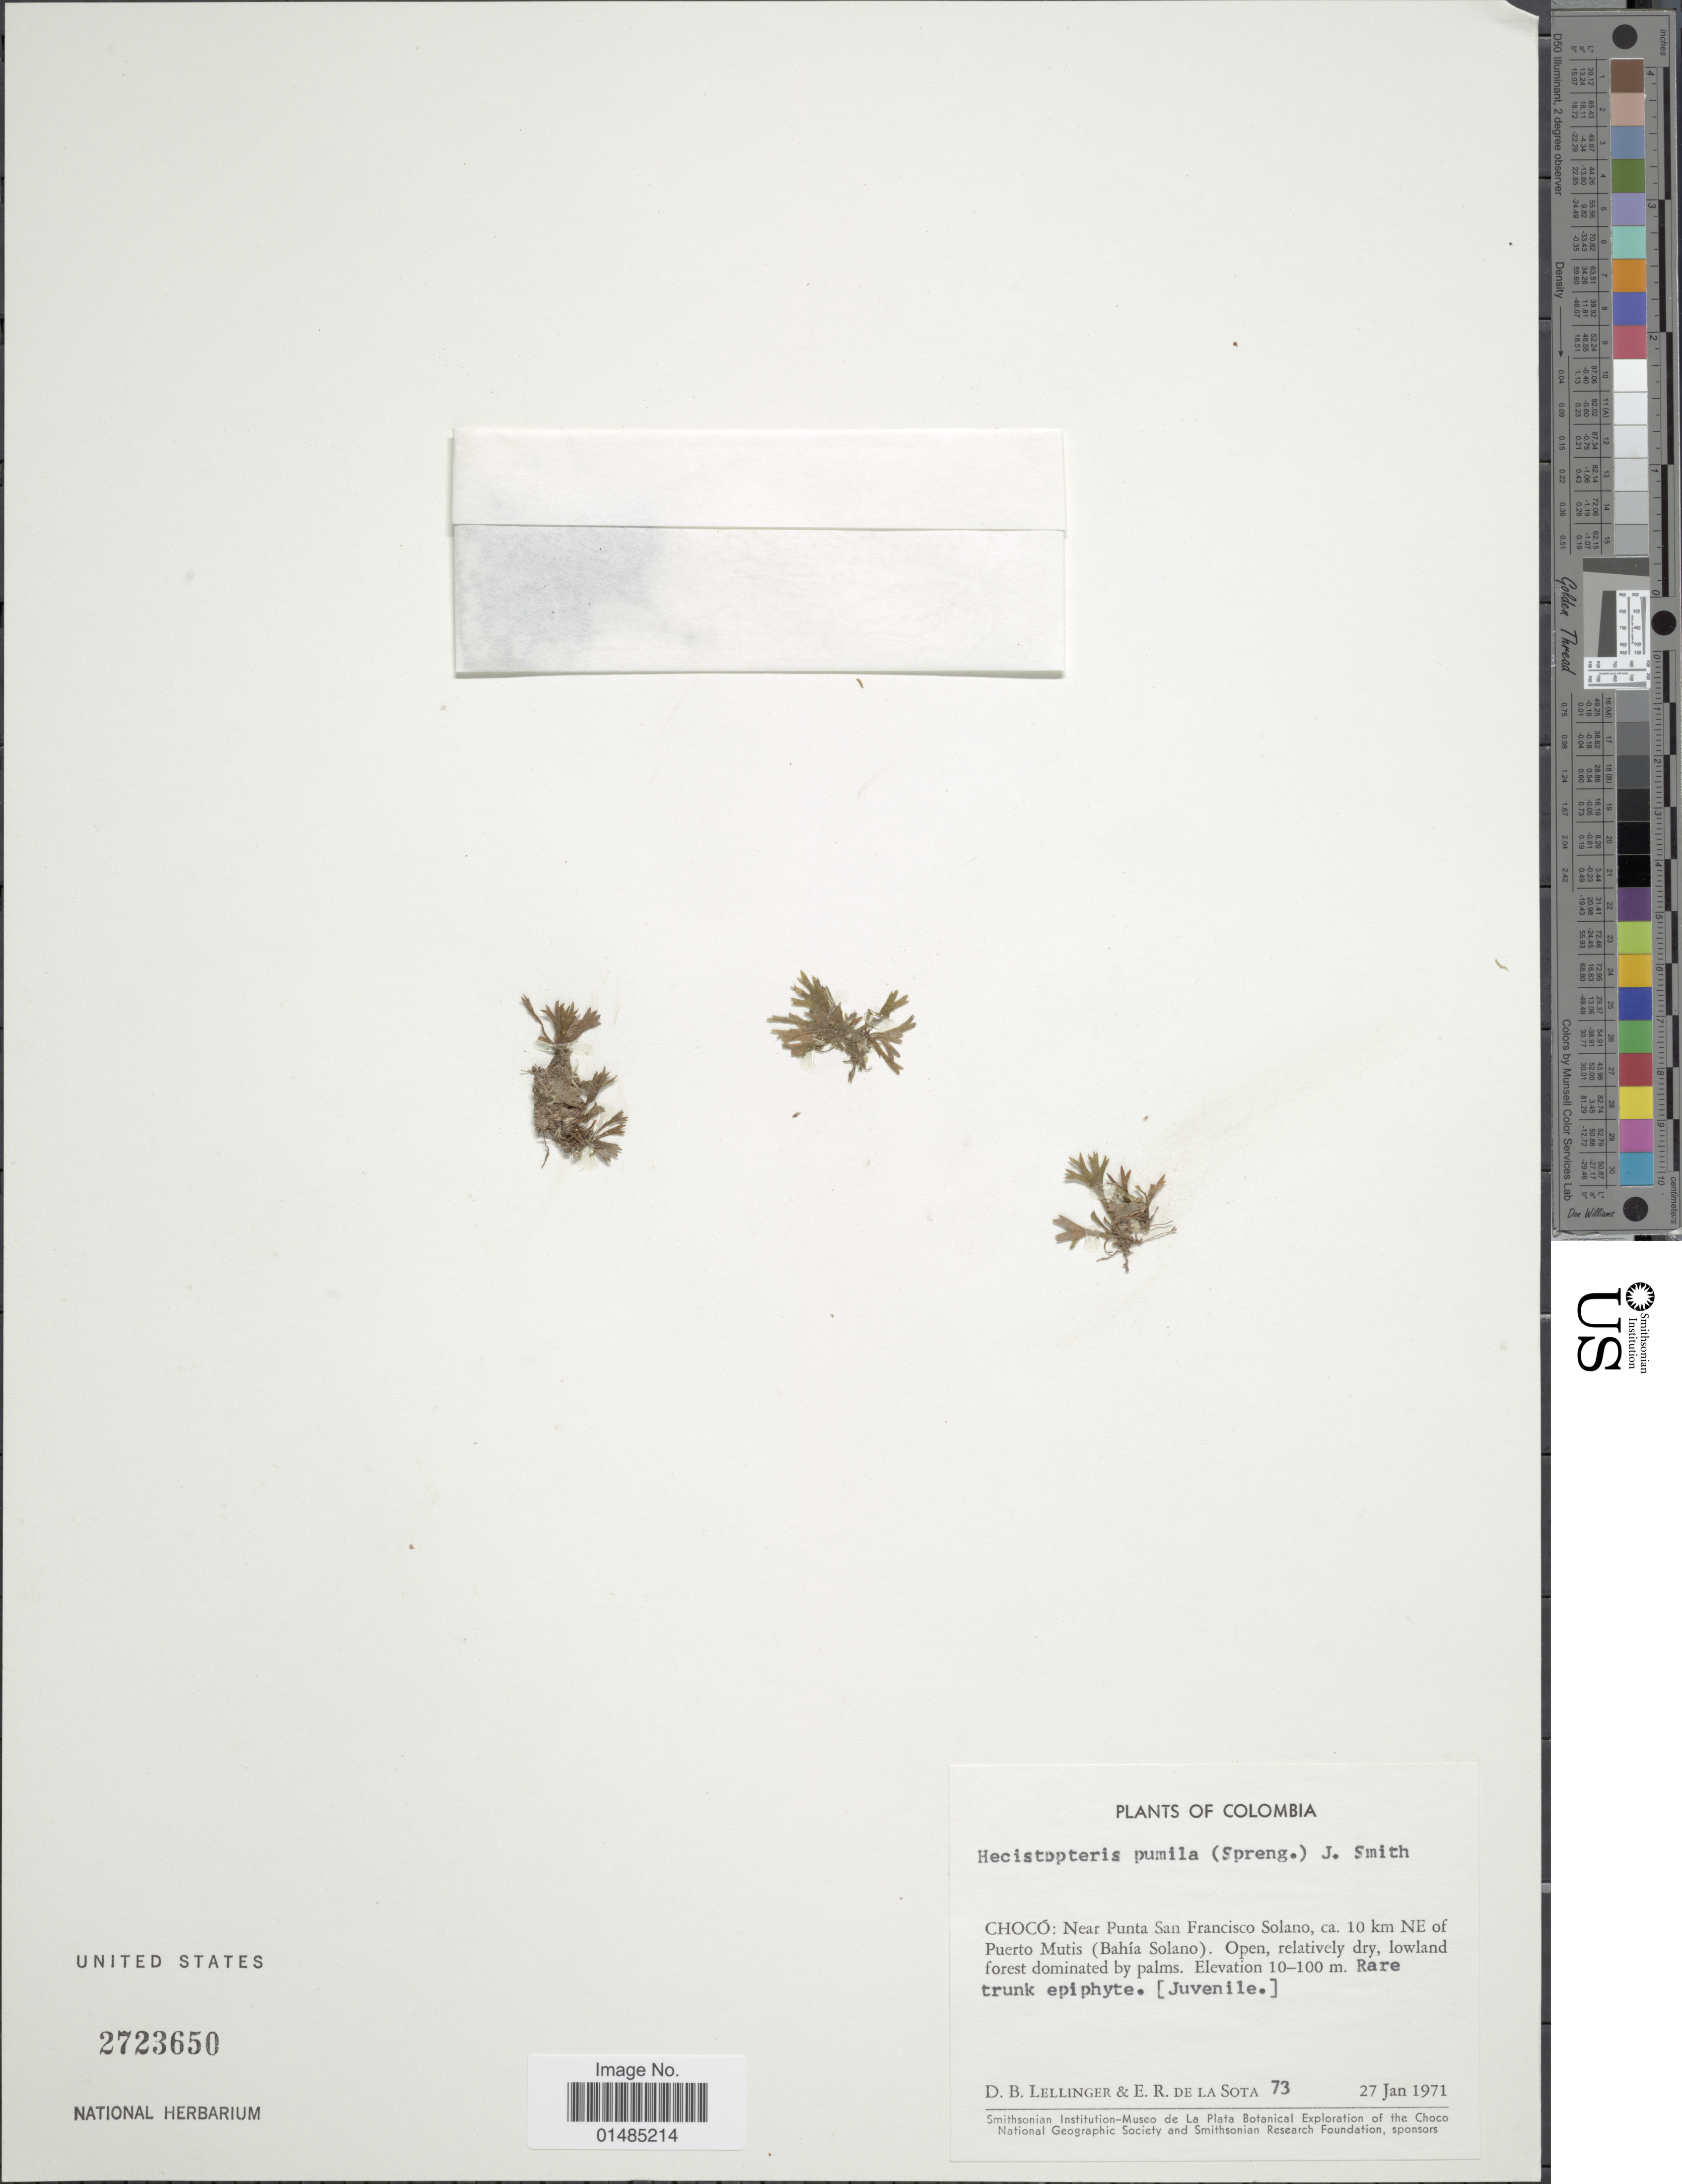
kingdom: Plantae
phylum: Tracheophyta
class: Polypodiopsida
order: Polypodiales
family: Pteridaceae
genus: Hecistopteris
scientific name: Hecistopteris pumila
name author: Christ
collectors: D. B. Lellinger & E. R. de la Sota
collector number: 73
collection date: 1971-01-27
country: Colombia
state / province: Chocó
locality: Near Punta San Francisco Solano, ca. 10 km. NE of Puerto Mutis (Bahía Solano)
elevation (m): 10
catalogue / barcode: US 2723650